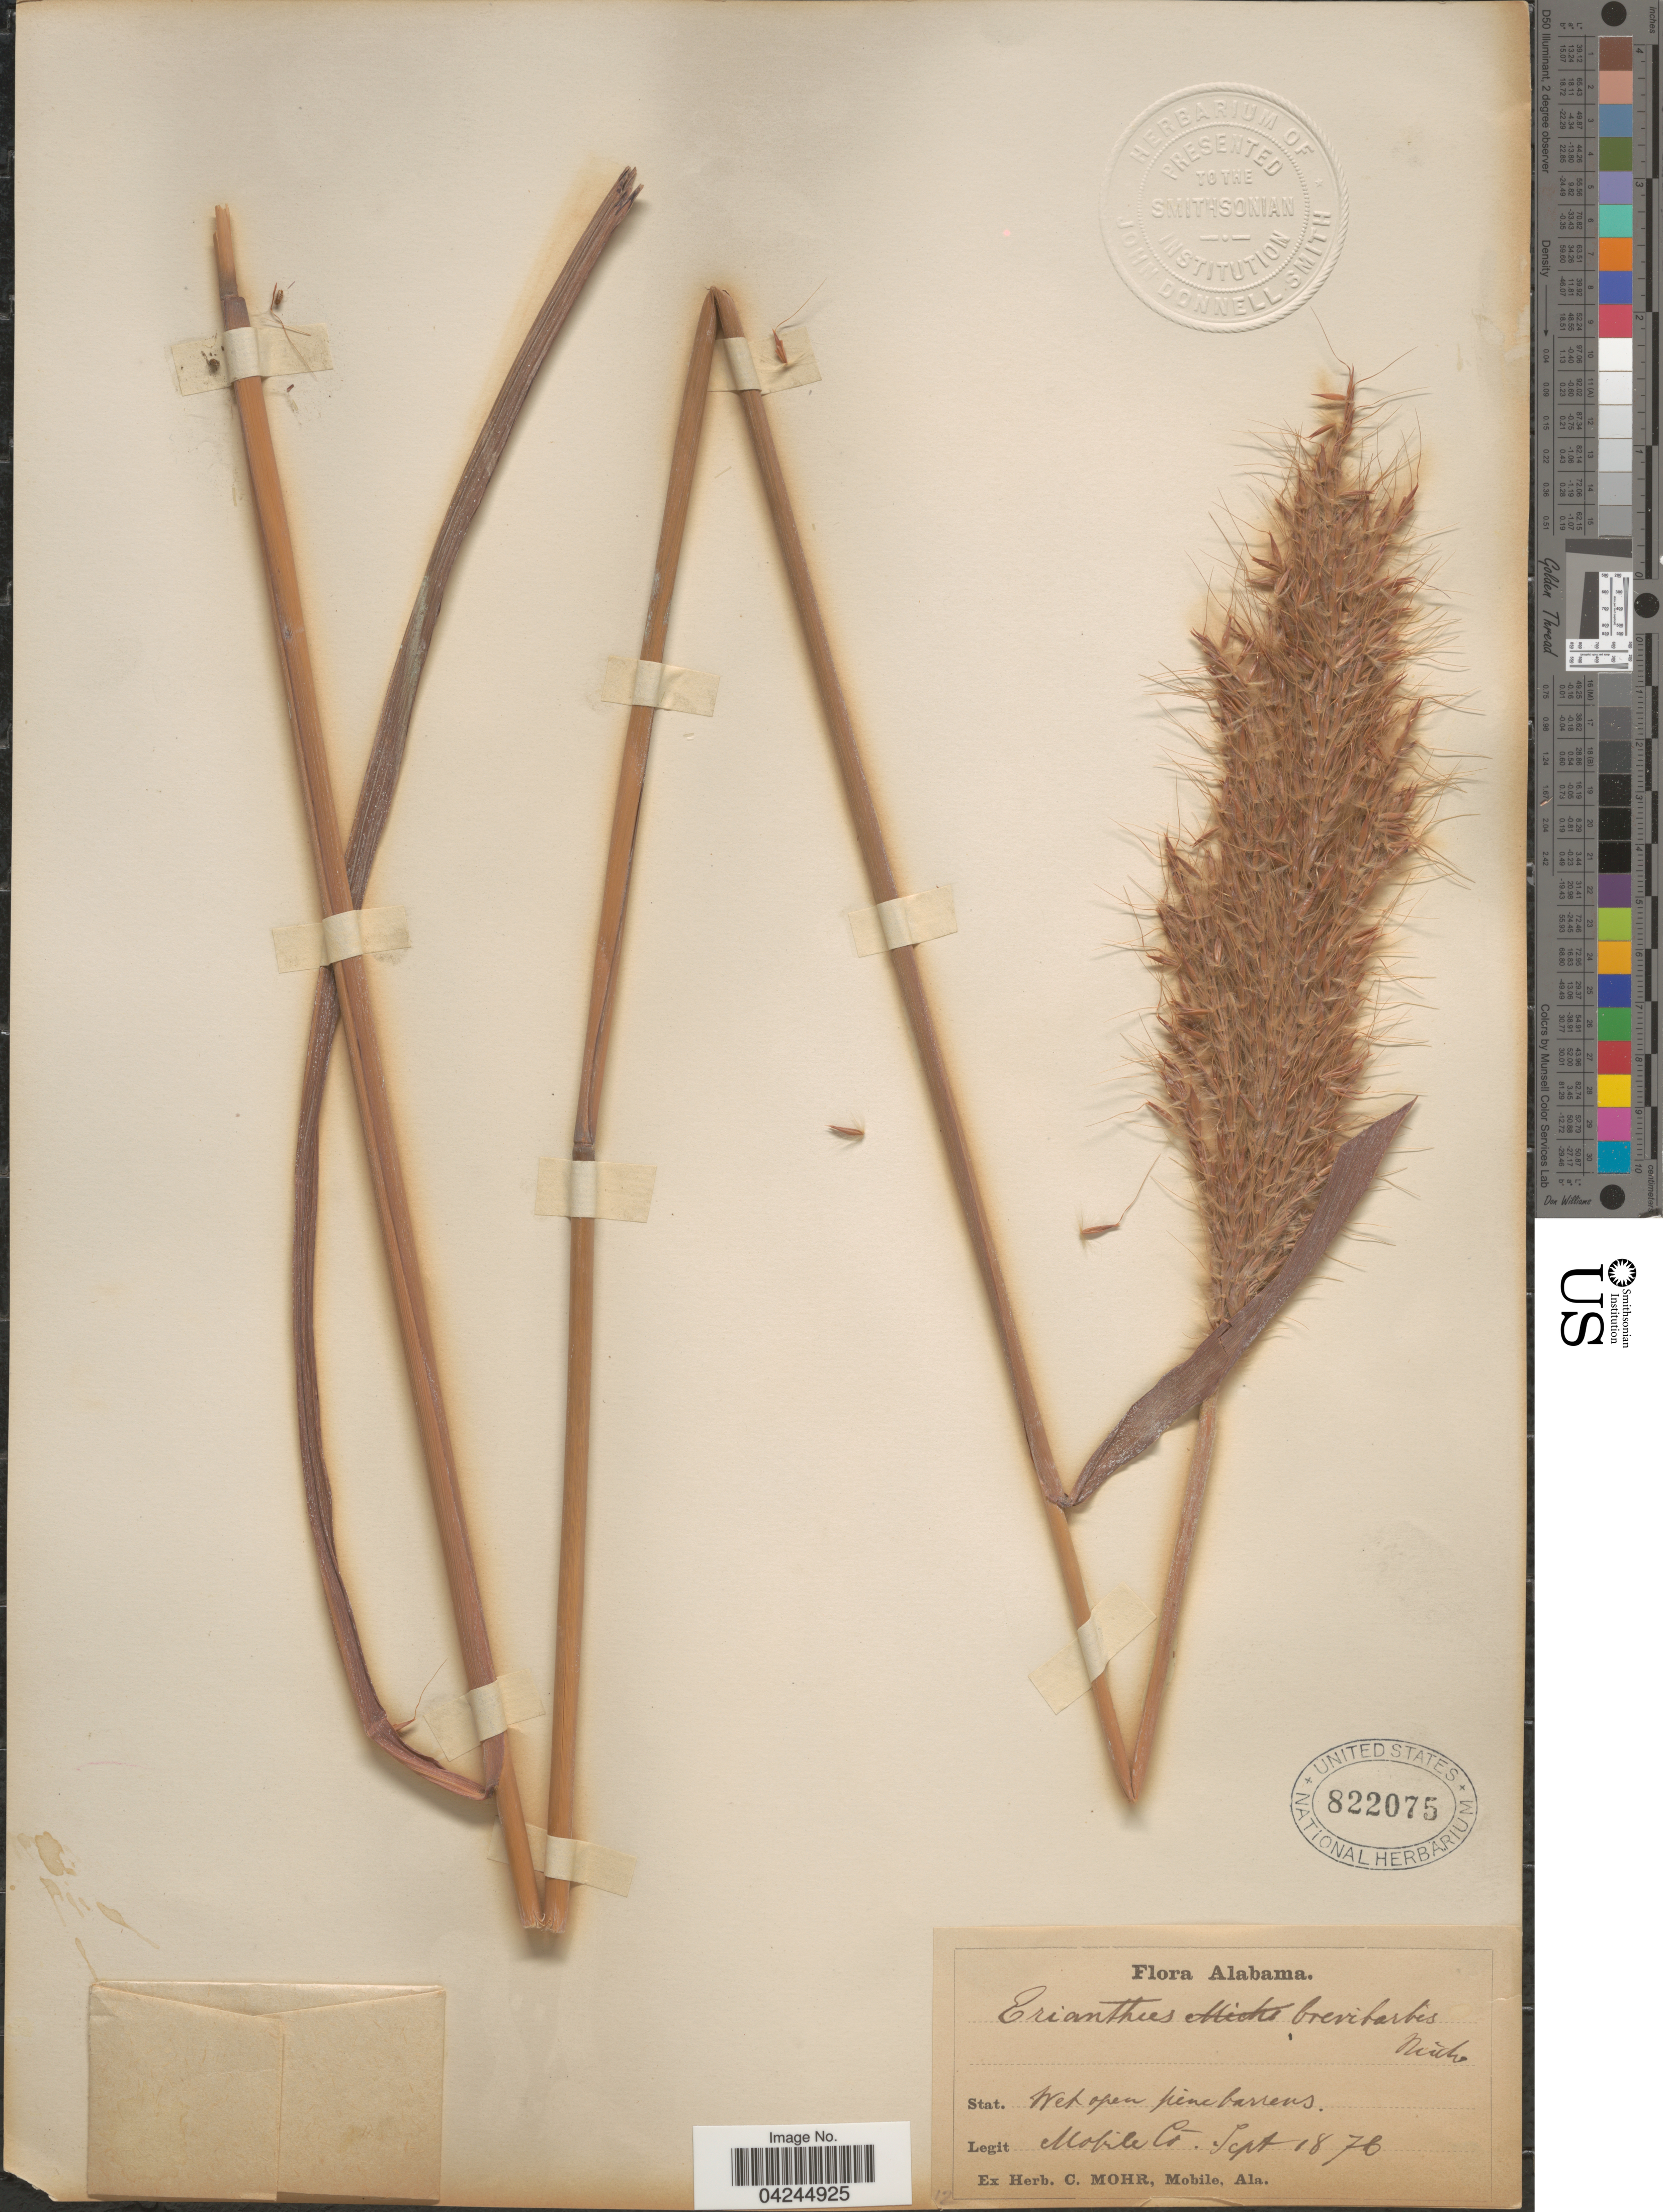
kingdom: Plantae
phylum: Tracheophyta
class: Liliopsida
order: Poales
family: Poaceae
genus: Erianthus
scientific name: Erianthus brevibarbis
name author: Michx.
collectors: ex herb. C. Mohr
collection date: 1876-09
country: United States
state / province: Alabama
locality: Wet open pine barrens. Mobile Co.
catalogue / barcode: US 822075